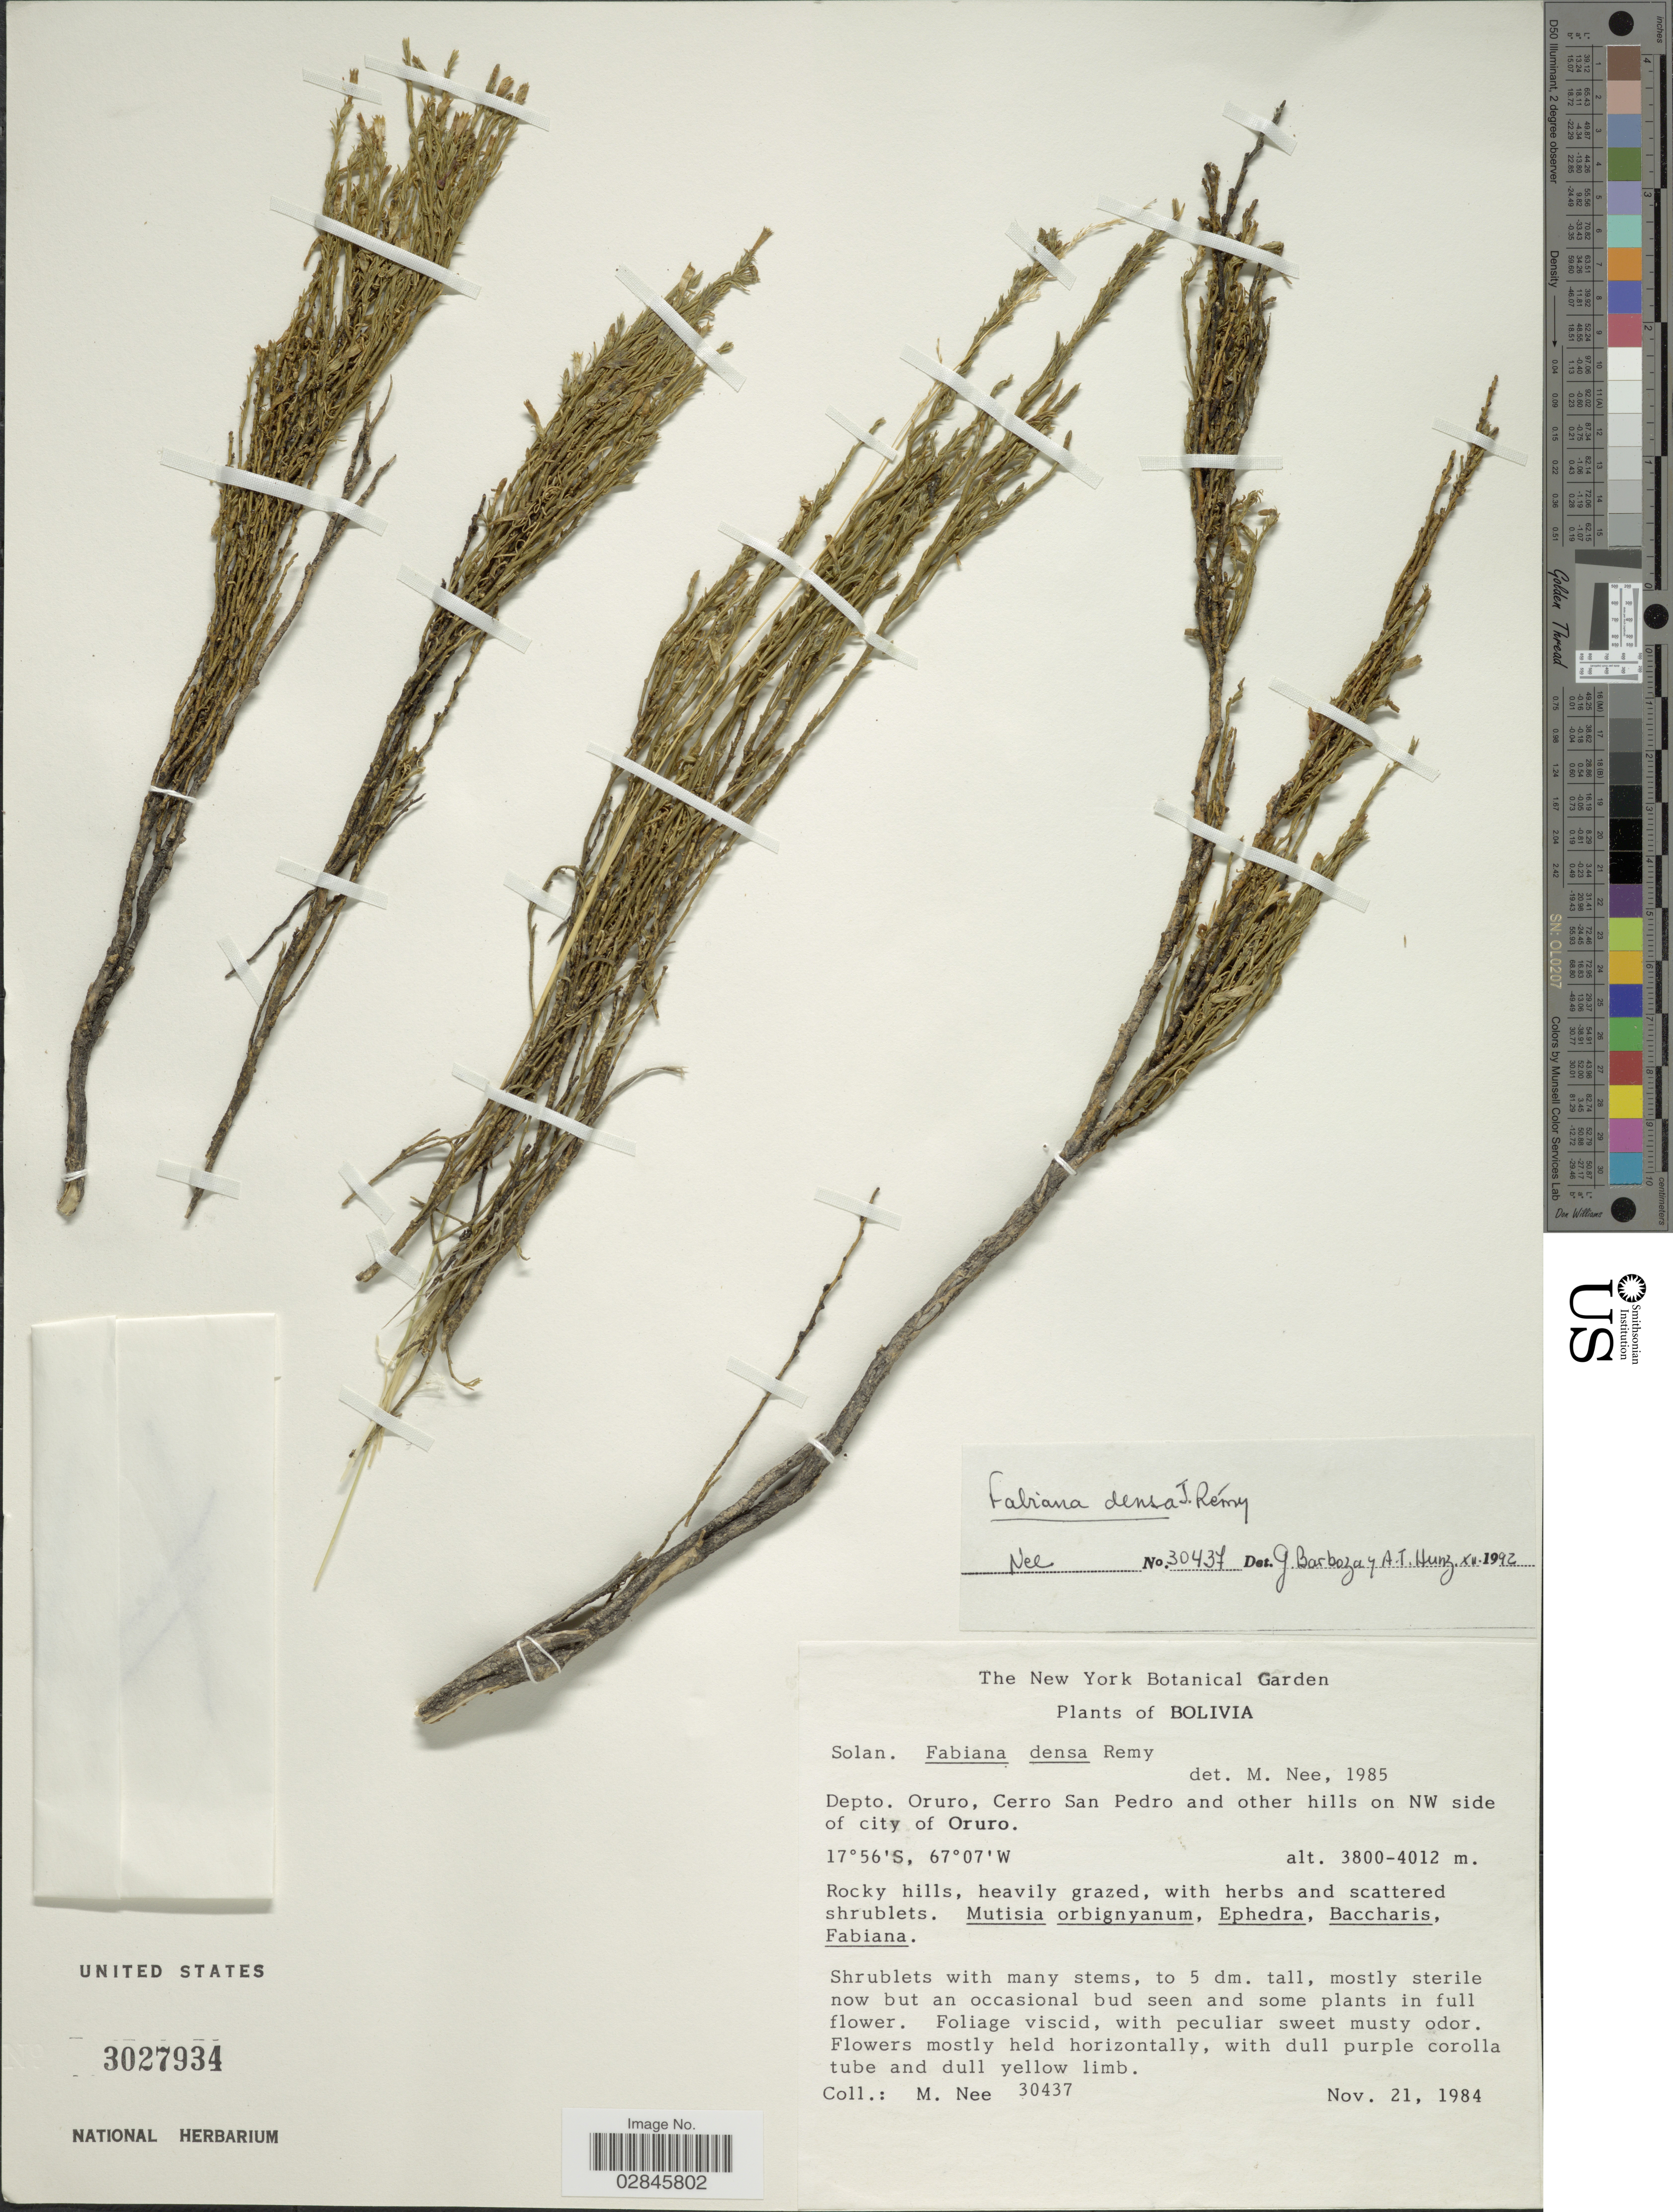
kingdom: Plantae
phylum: Tracheophyta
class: Magnoliopsida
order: Solanales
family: Solanaceae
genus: Fabiana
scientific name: Fabiana densa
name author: Remy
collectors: M. Nee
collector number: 30437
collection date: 1984-11-21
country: Bolivia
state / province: Oruro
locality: Depto. Oruro, Cerro San Pedro and other hills on NW side of city of Oruro.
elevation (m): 3800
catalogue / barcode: US 3027934